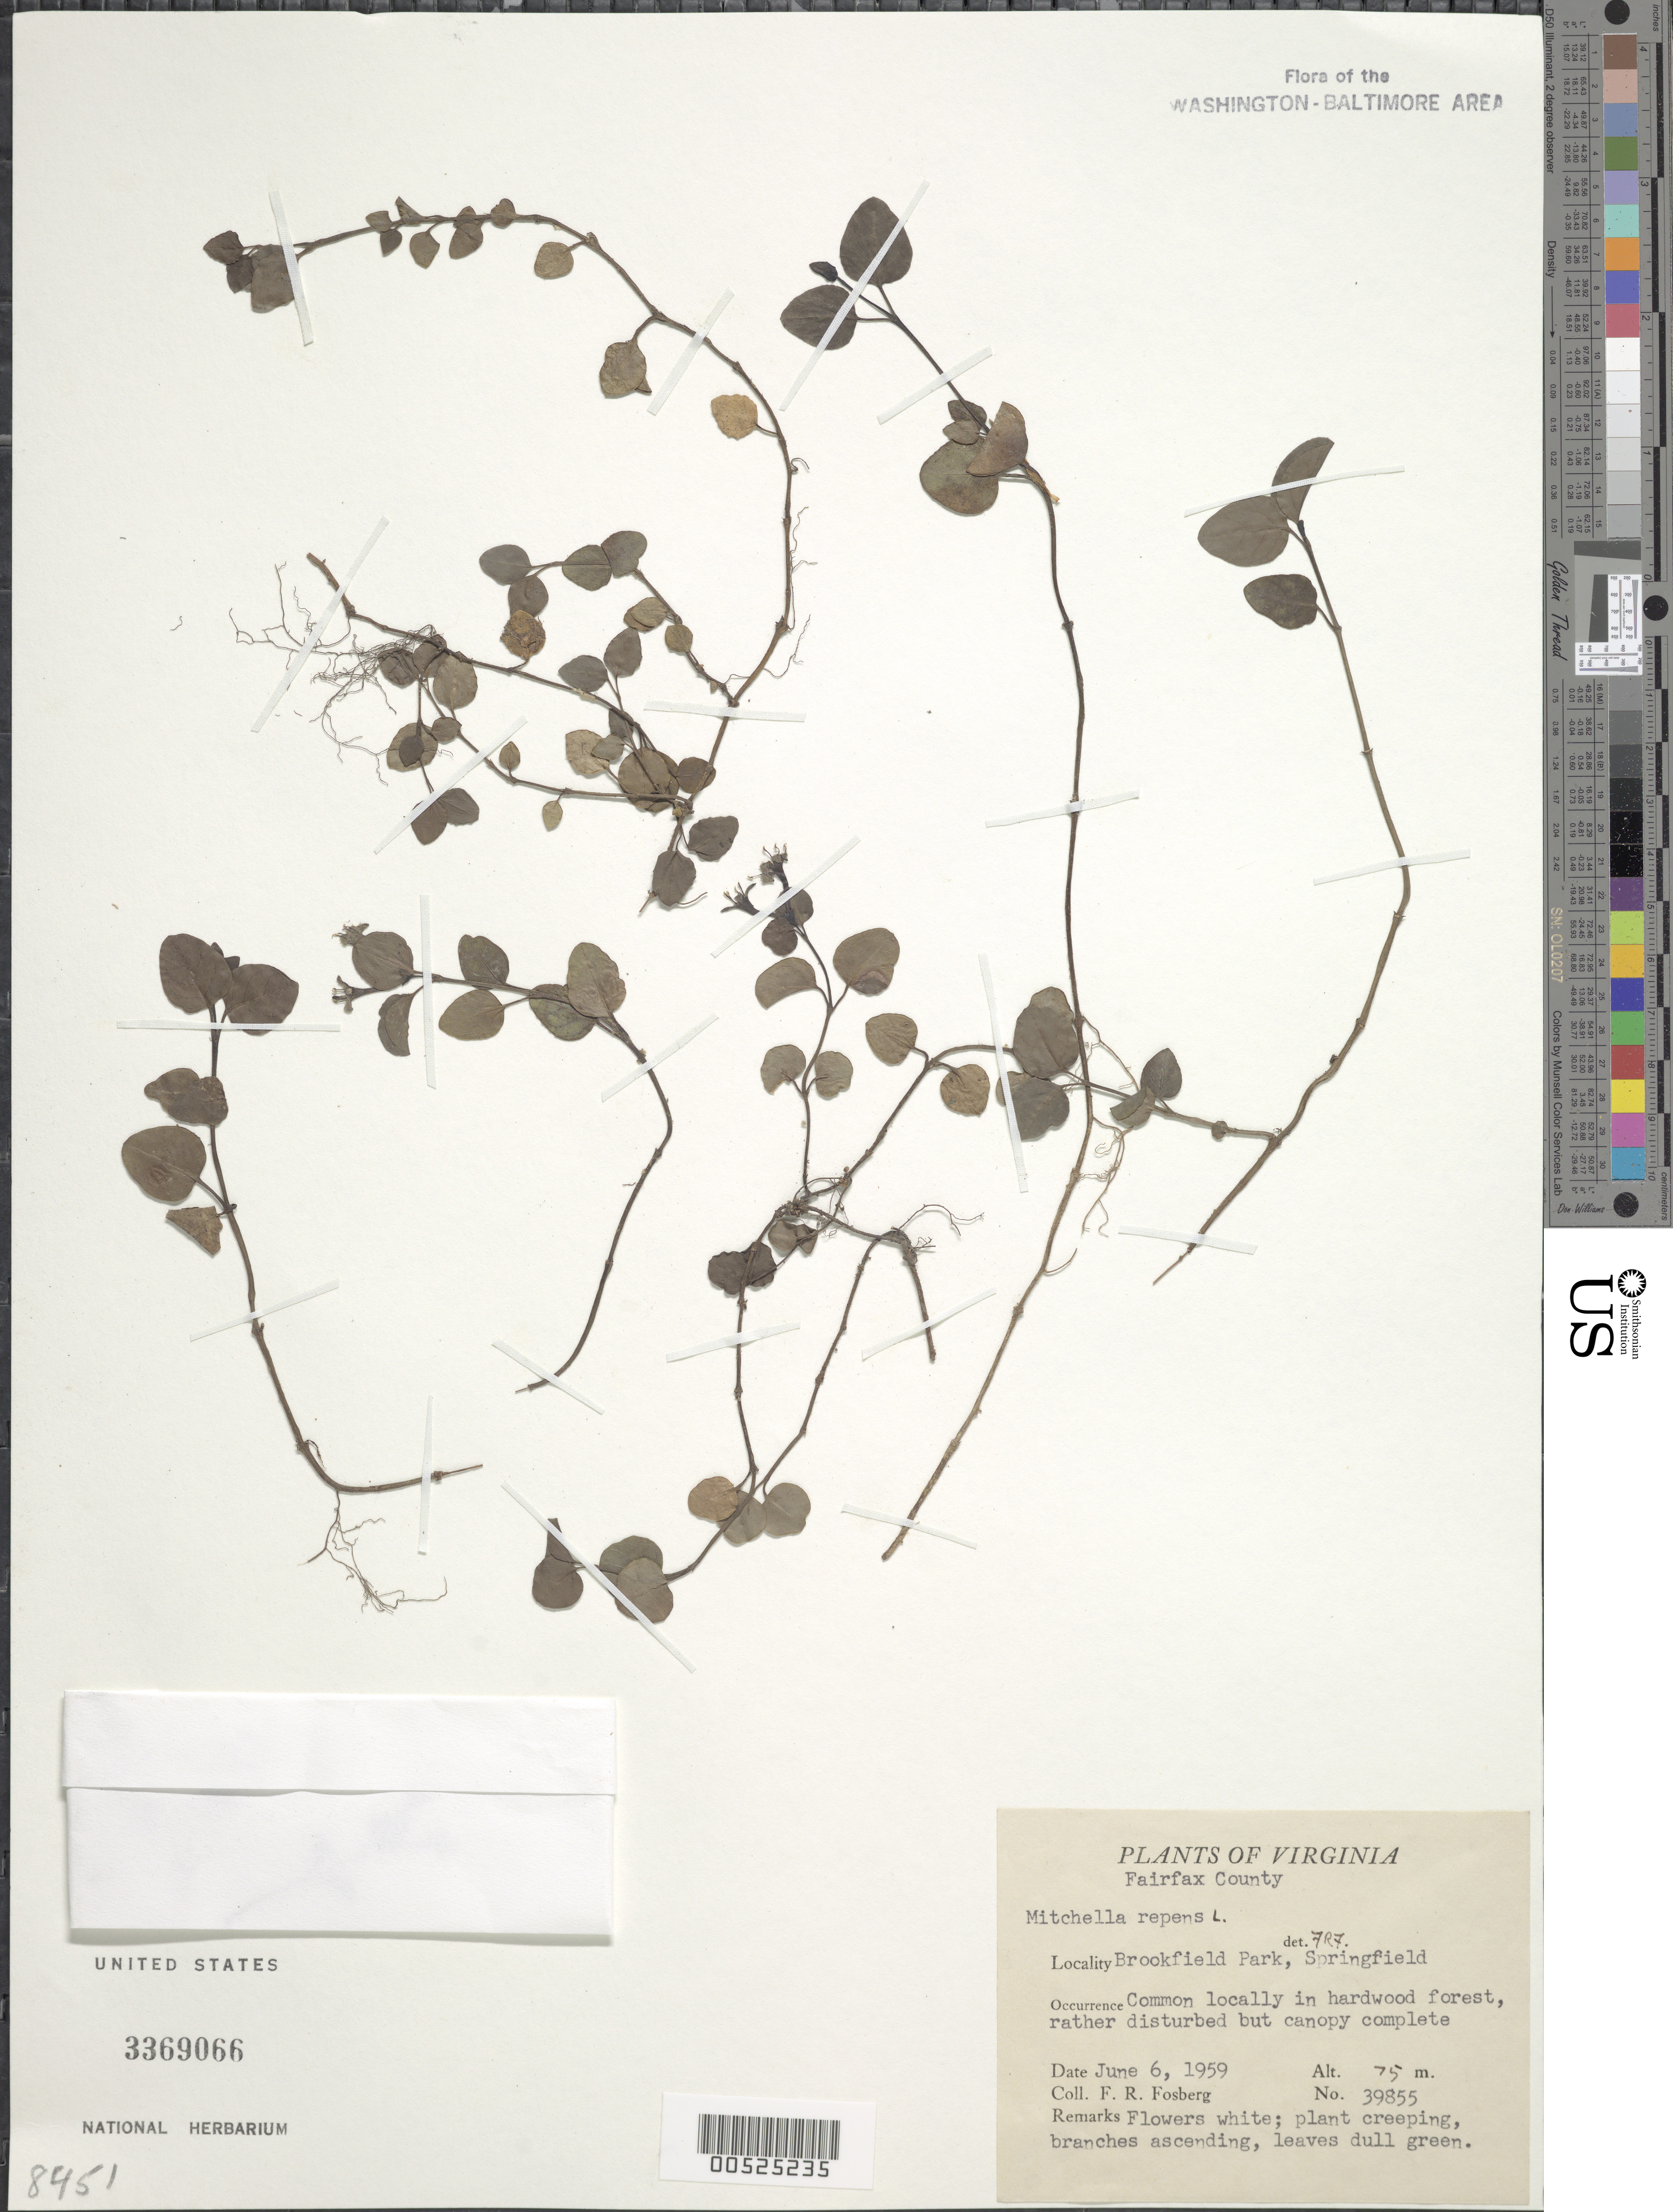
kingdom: Plantae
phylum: Tracheophyta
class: Magnoliopsida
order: Gentianales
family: Rubiaceae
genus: Mitchella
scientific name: Mitchella repens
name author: L.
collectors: F. R. Fosberg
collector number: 39855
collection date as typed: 06 Jun 1959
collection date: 1959-06-06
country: United States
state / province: Virginia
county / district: Fairfax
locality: Bookfield Park, Springfield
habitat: Common locally in hardwood forest, rather disturbed but canopy complete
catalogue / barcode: US 3369066